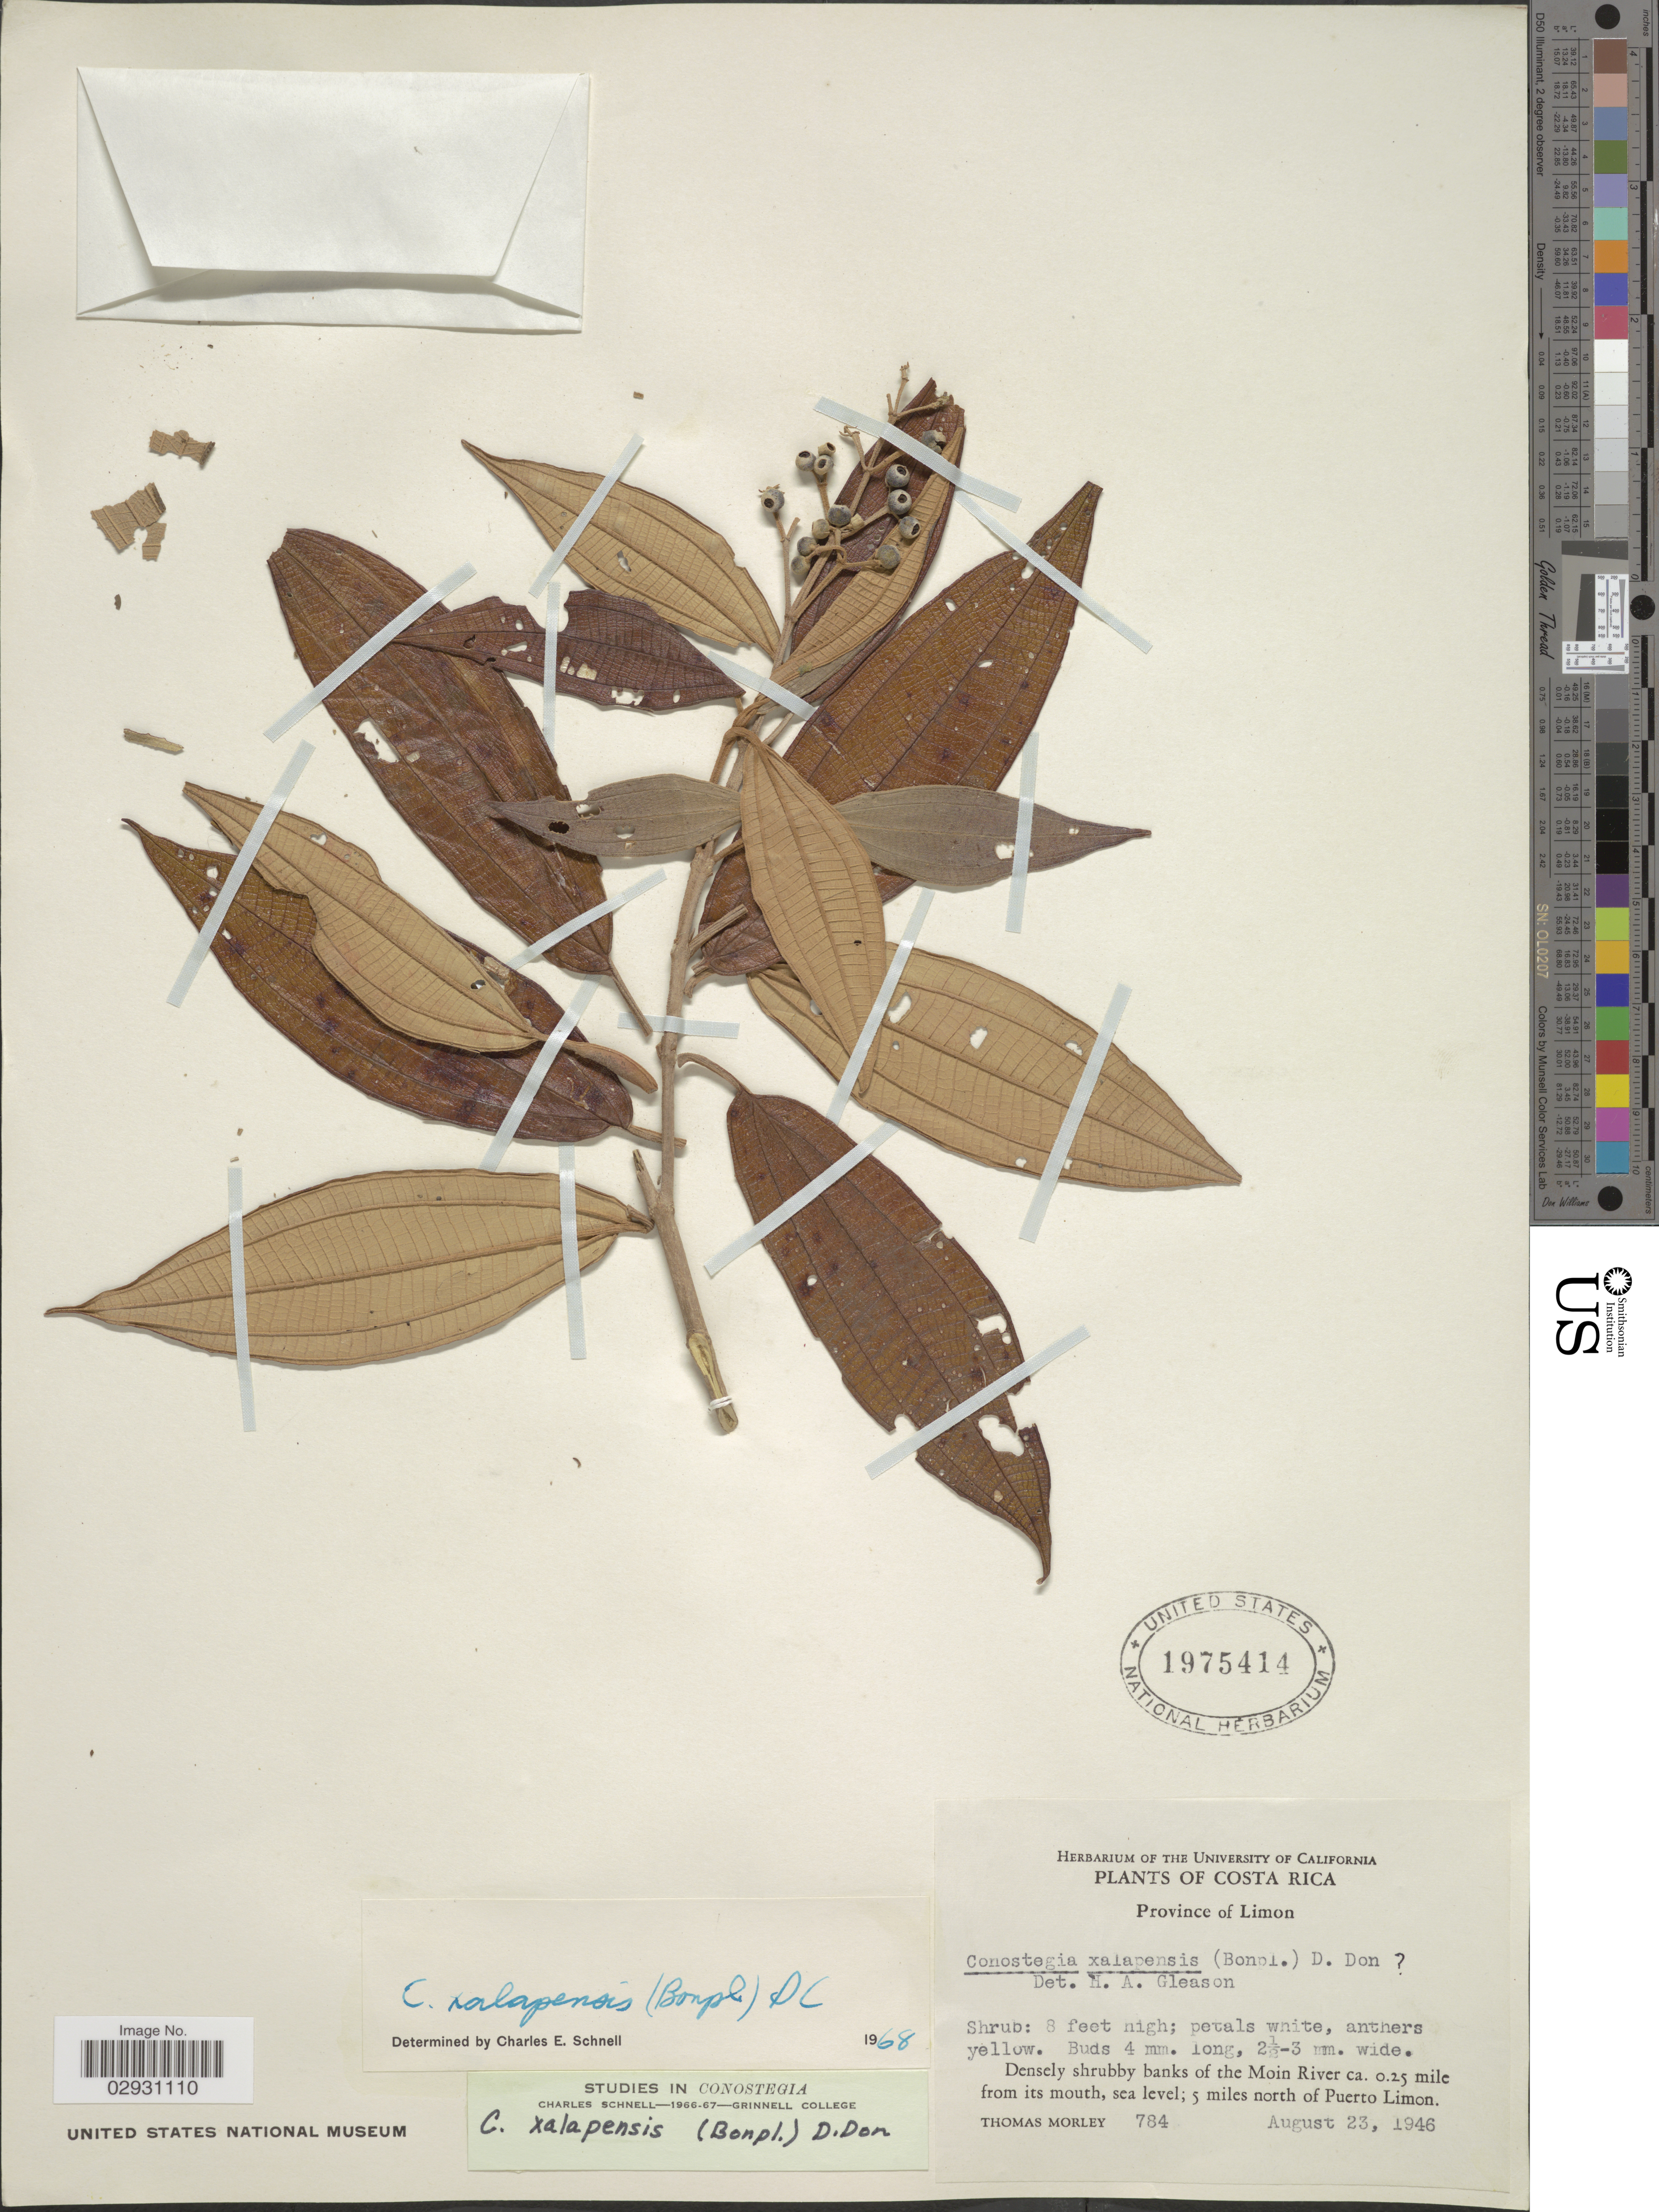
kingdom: Plantae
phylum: Tracheophyta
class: Magnoliopsida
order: Myrtales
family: Melastomataceae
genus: Conostegia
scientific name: Conostegia quadrangularis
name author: Schltdl. ex Steud.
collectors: T. Morley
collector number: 784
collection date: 1946-08-23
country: Costa Rica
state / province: Limón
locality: Densely shrubby banks of the Moin River ca. 0.25 mile from its mouth; 5 miles north of Puerto Limon.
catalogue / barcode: US 1975414